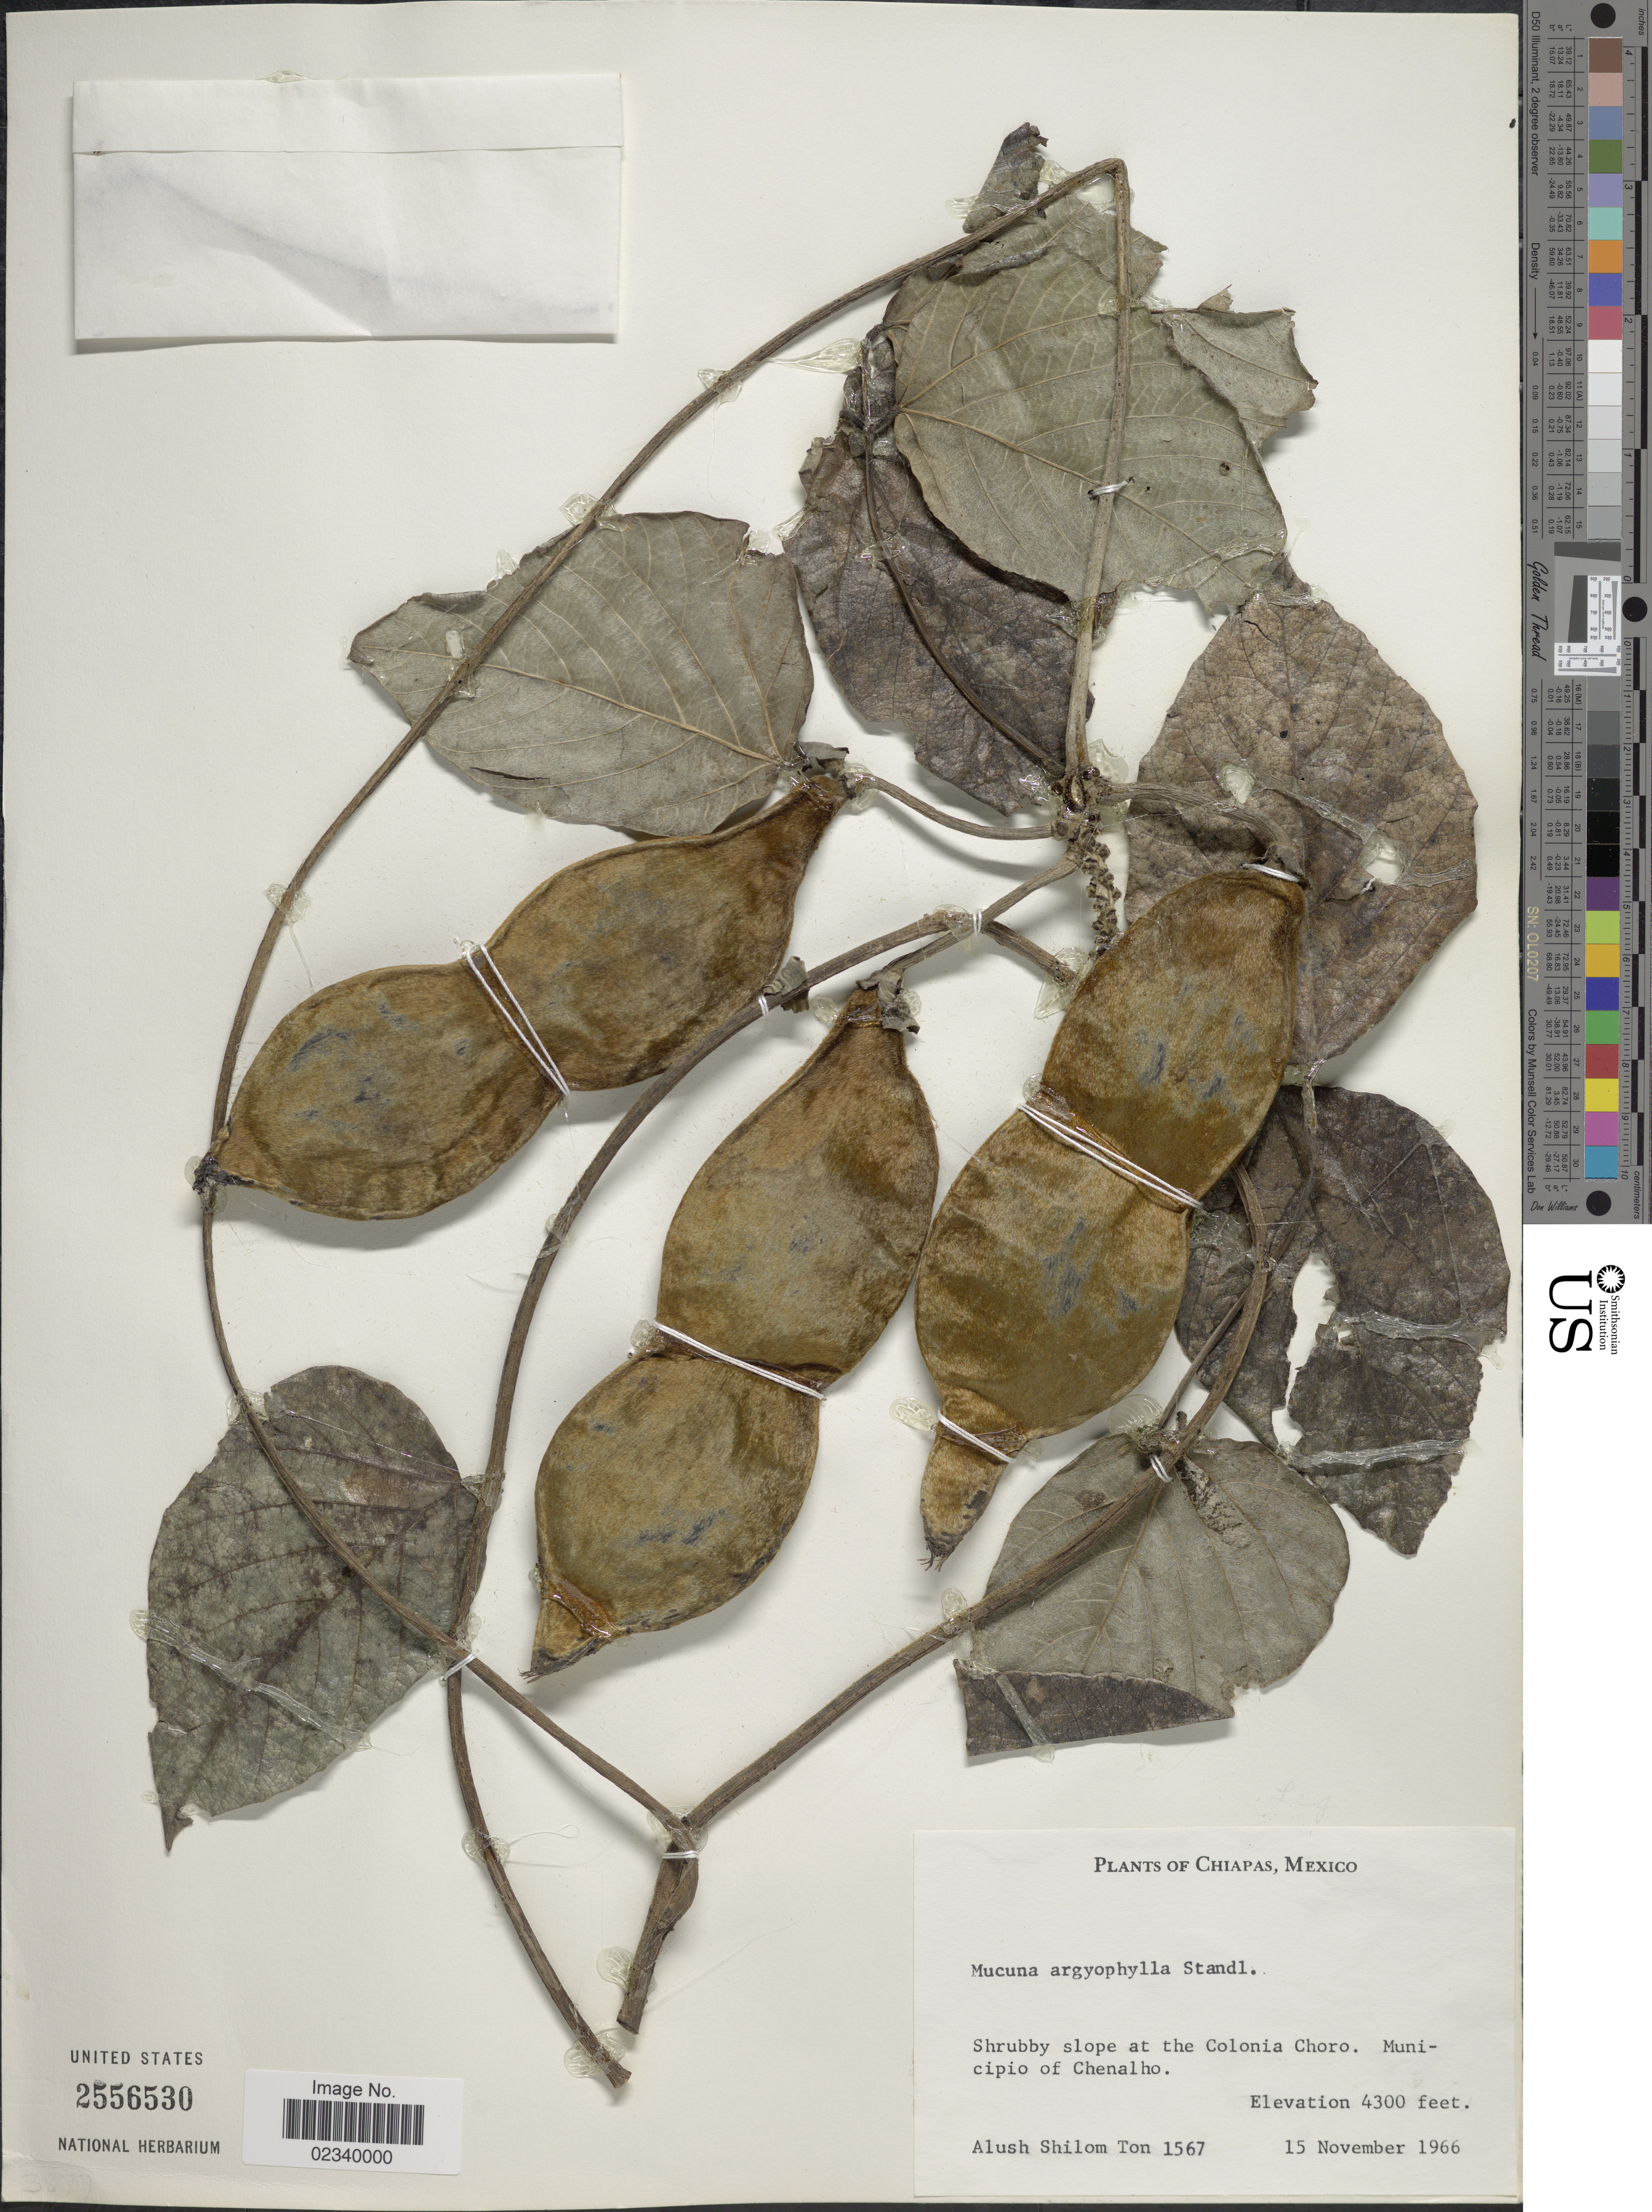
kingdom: Plantae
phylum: Tracheophyta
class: Magnoliopsida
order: Fabales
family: Fabaceae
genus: Mucuna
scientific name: Mucuna argyrophylla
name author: Standl.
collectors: A. M. Ton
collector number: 1567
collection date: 1966-11-15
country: Mexico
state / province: Chiapas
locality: Shrubby slope at the Colonia Choro. Municipio of Chenalho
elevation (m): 1311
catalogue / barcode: US 2556530